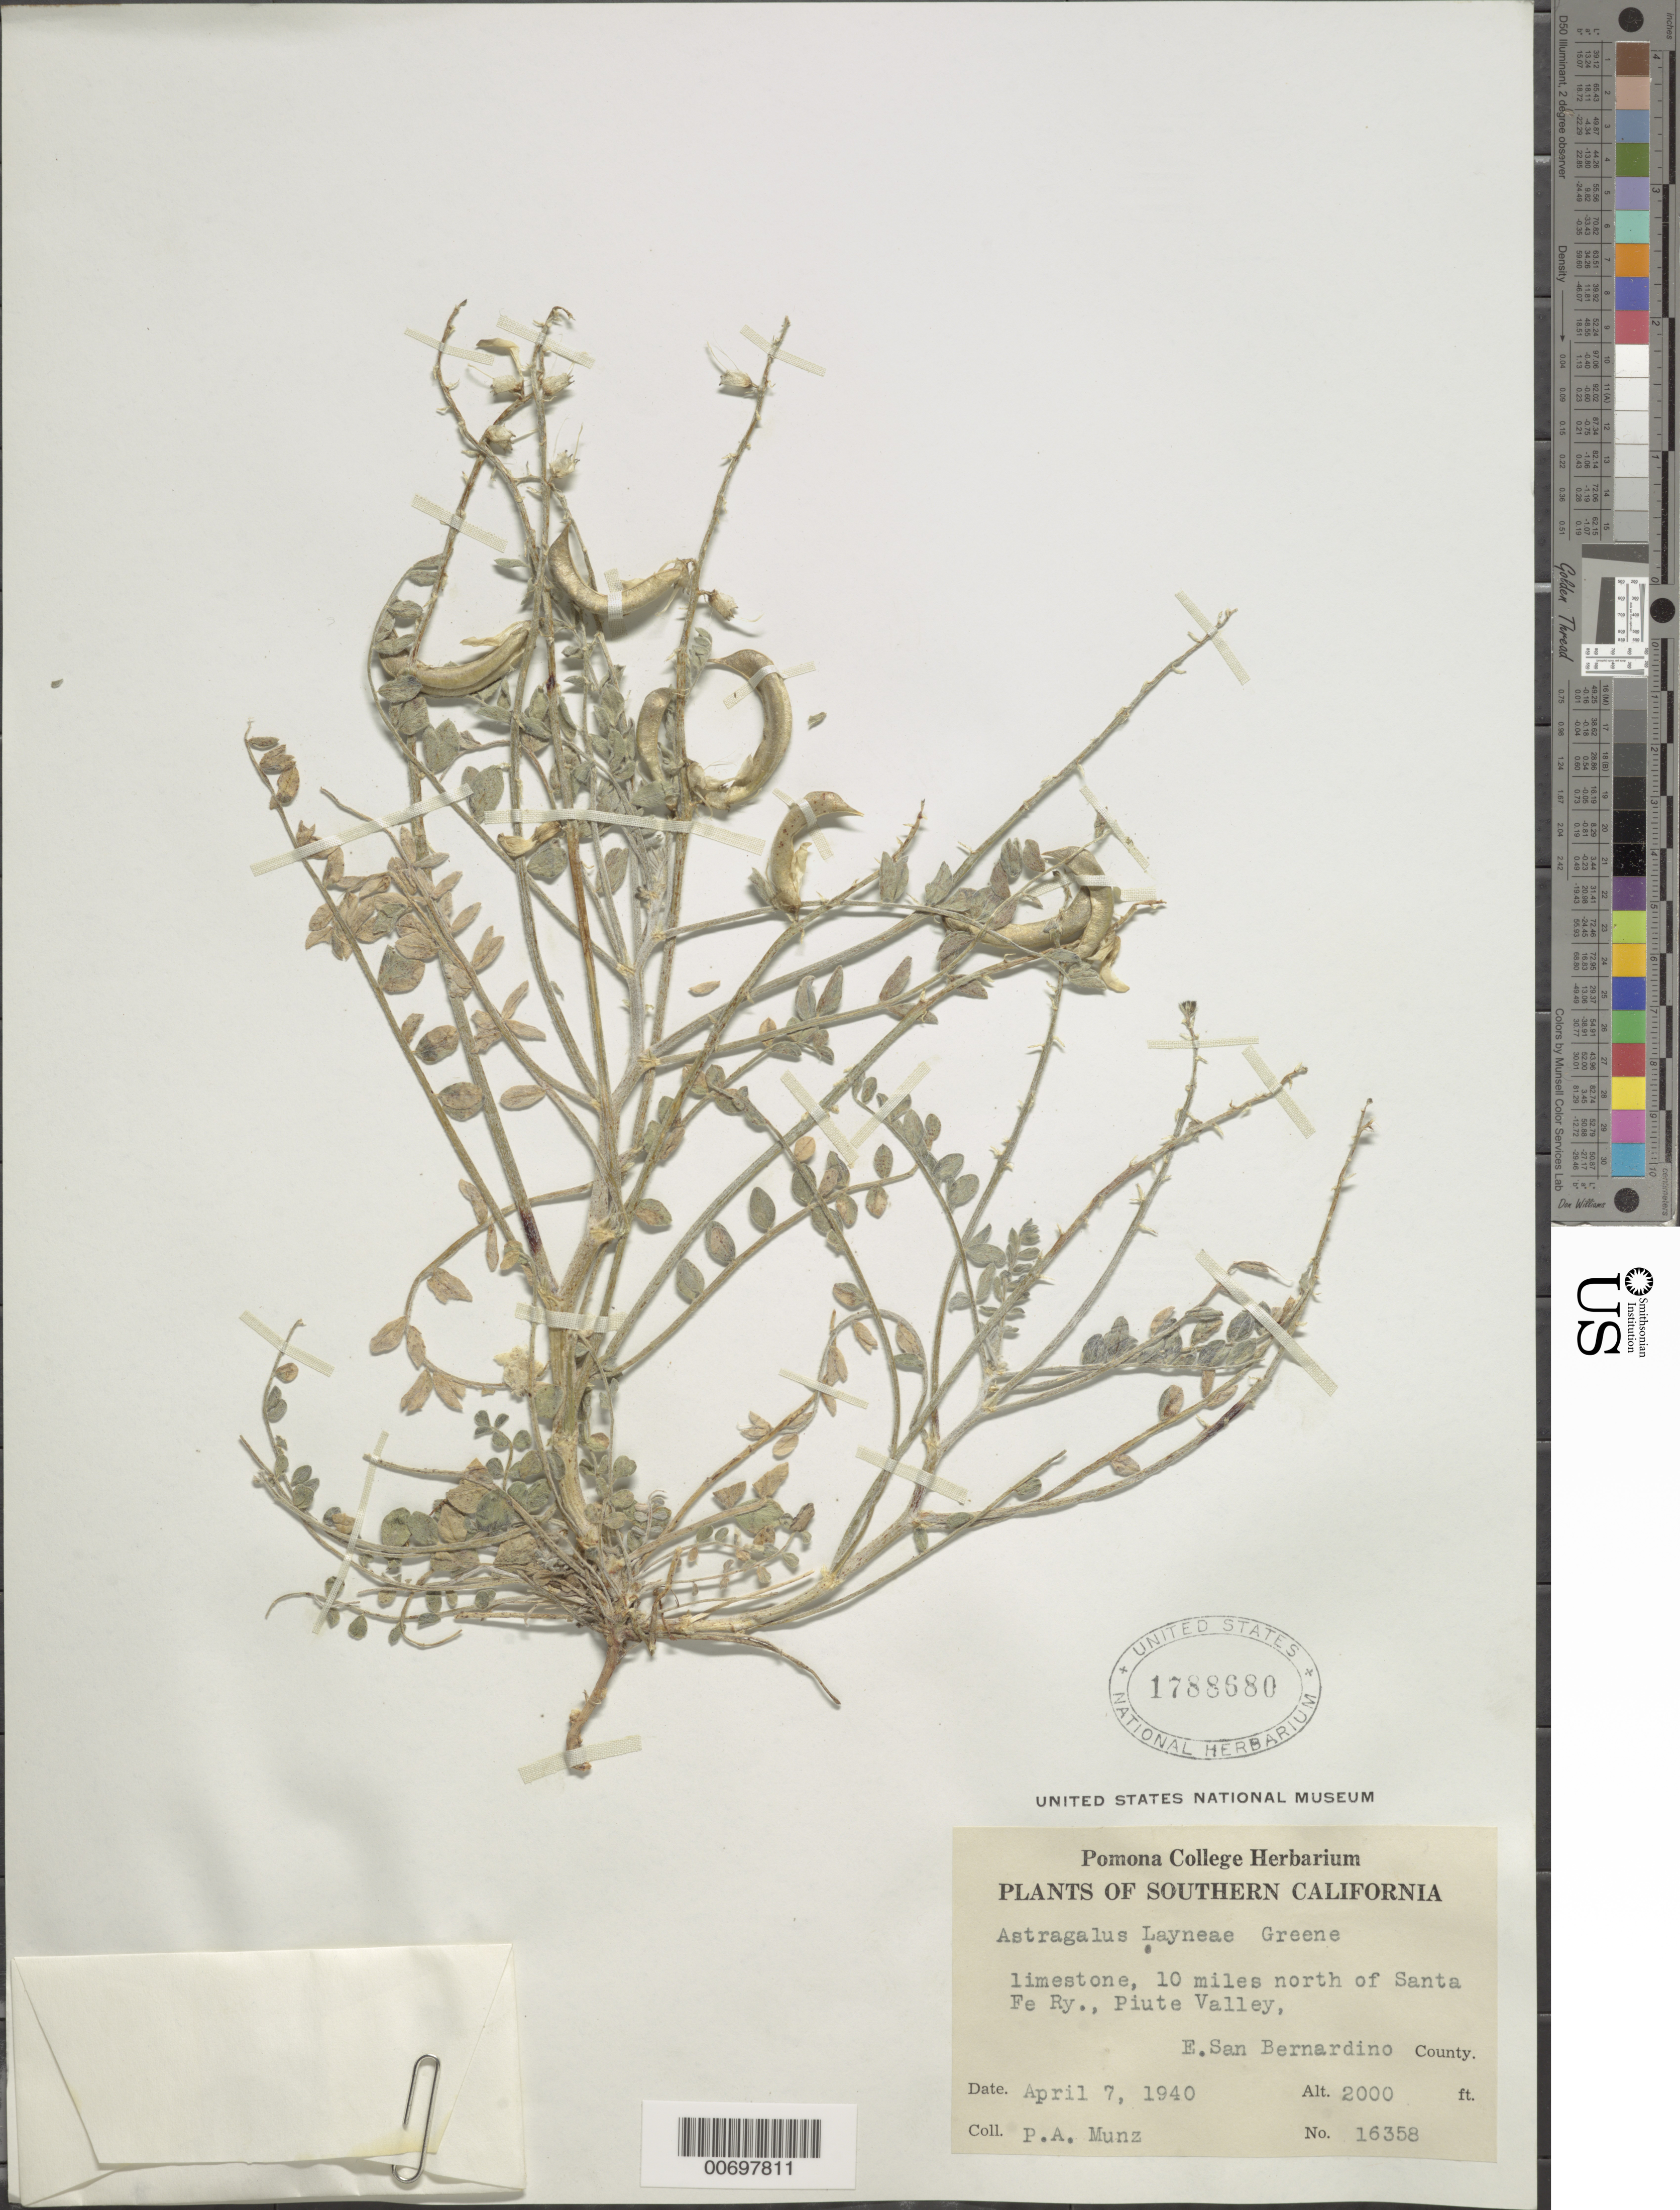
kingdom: Plantae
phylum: Tracheophyta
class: Magnoliopsida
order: Fabales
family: Fabaceae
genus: Astragalus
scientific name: Astragalus layneae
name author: Greene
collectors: P. A. Munz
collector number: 16358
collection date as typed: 07 Apr 1940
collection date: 1940-04-07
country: United States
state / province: California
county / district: San Bernardino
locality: Limestone, 10 miles north of Santa Fe Ry., Piute Valley.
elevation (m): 610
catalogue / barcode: US 1788680